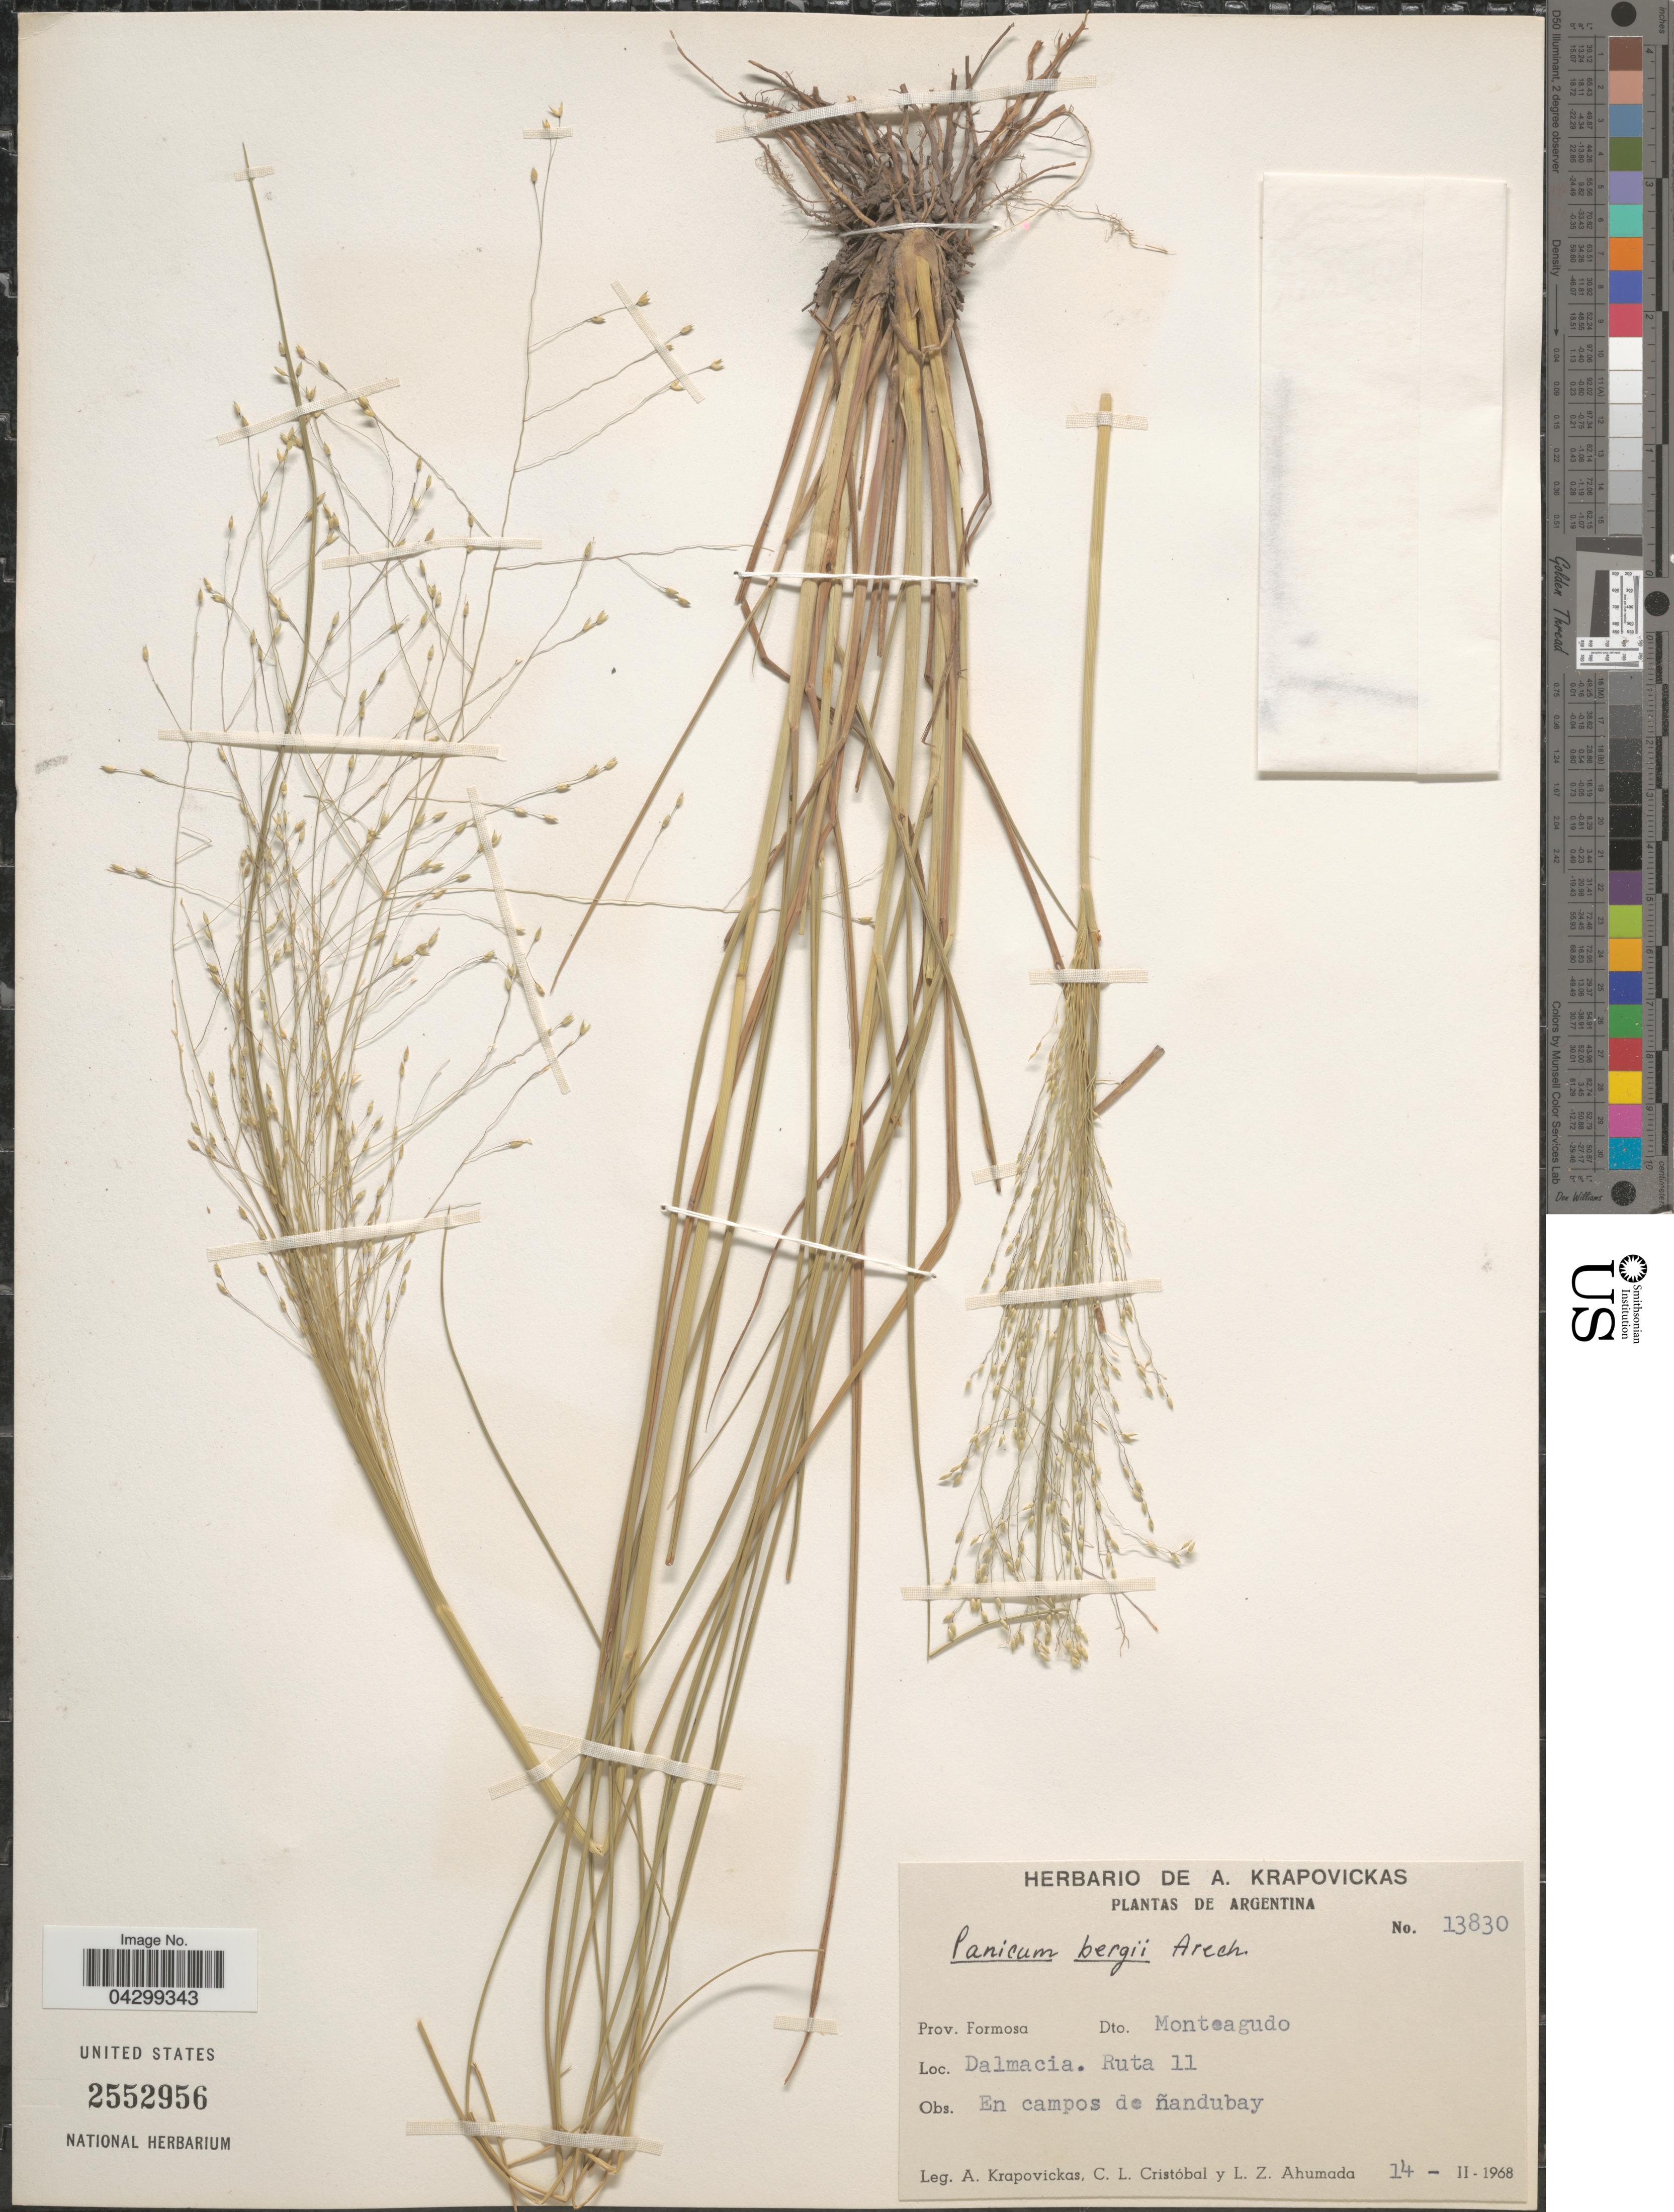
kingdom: Plantae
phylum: Tracheophyta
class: Liliopsida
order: Poales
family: Poaceae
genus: Panicum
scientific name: Panicum bergii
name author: Arechav.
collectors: A. Krapovickas, C. L. Cristóbal & L. Ahumada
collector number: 13830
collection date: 1968-02-14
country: Argentina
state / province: Formosa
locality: Dto. Monteagudo. Dalmacia. Ruta 11. En campos de ñandubay.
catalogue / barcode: US 2552956